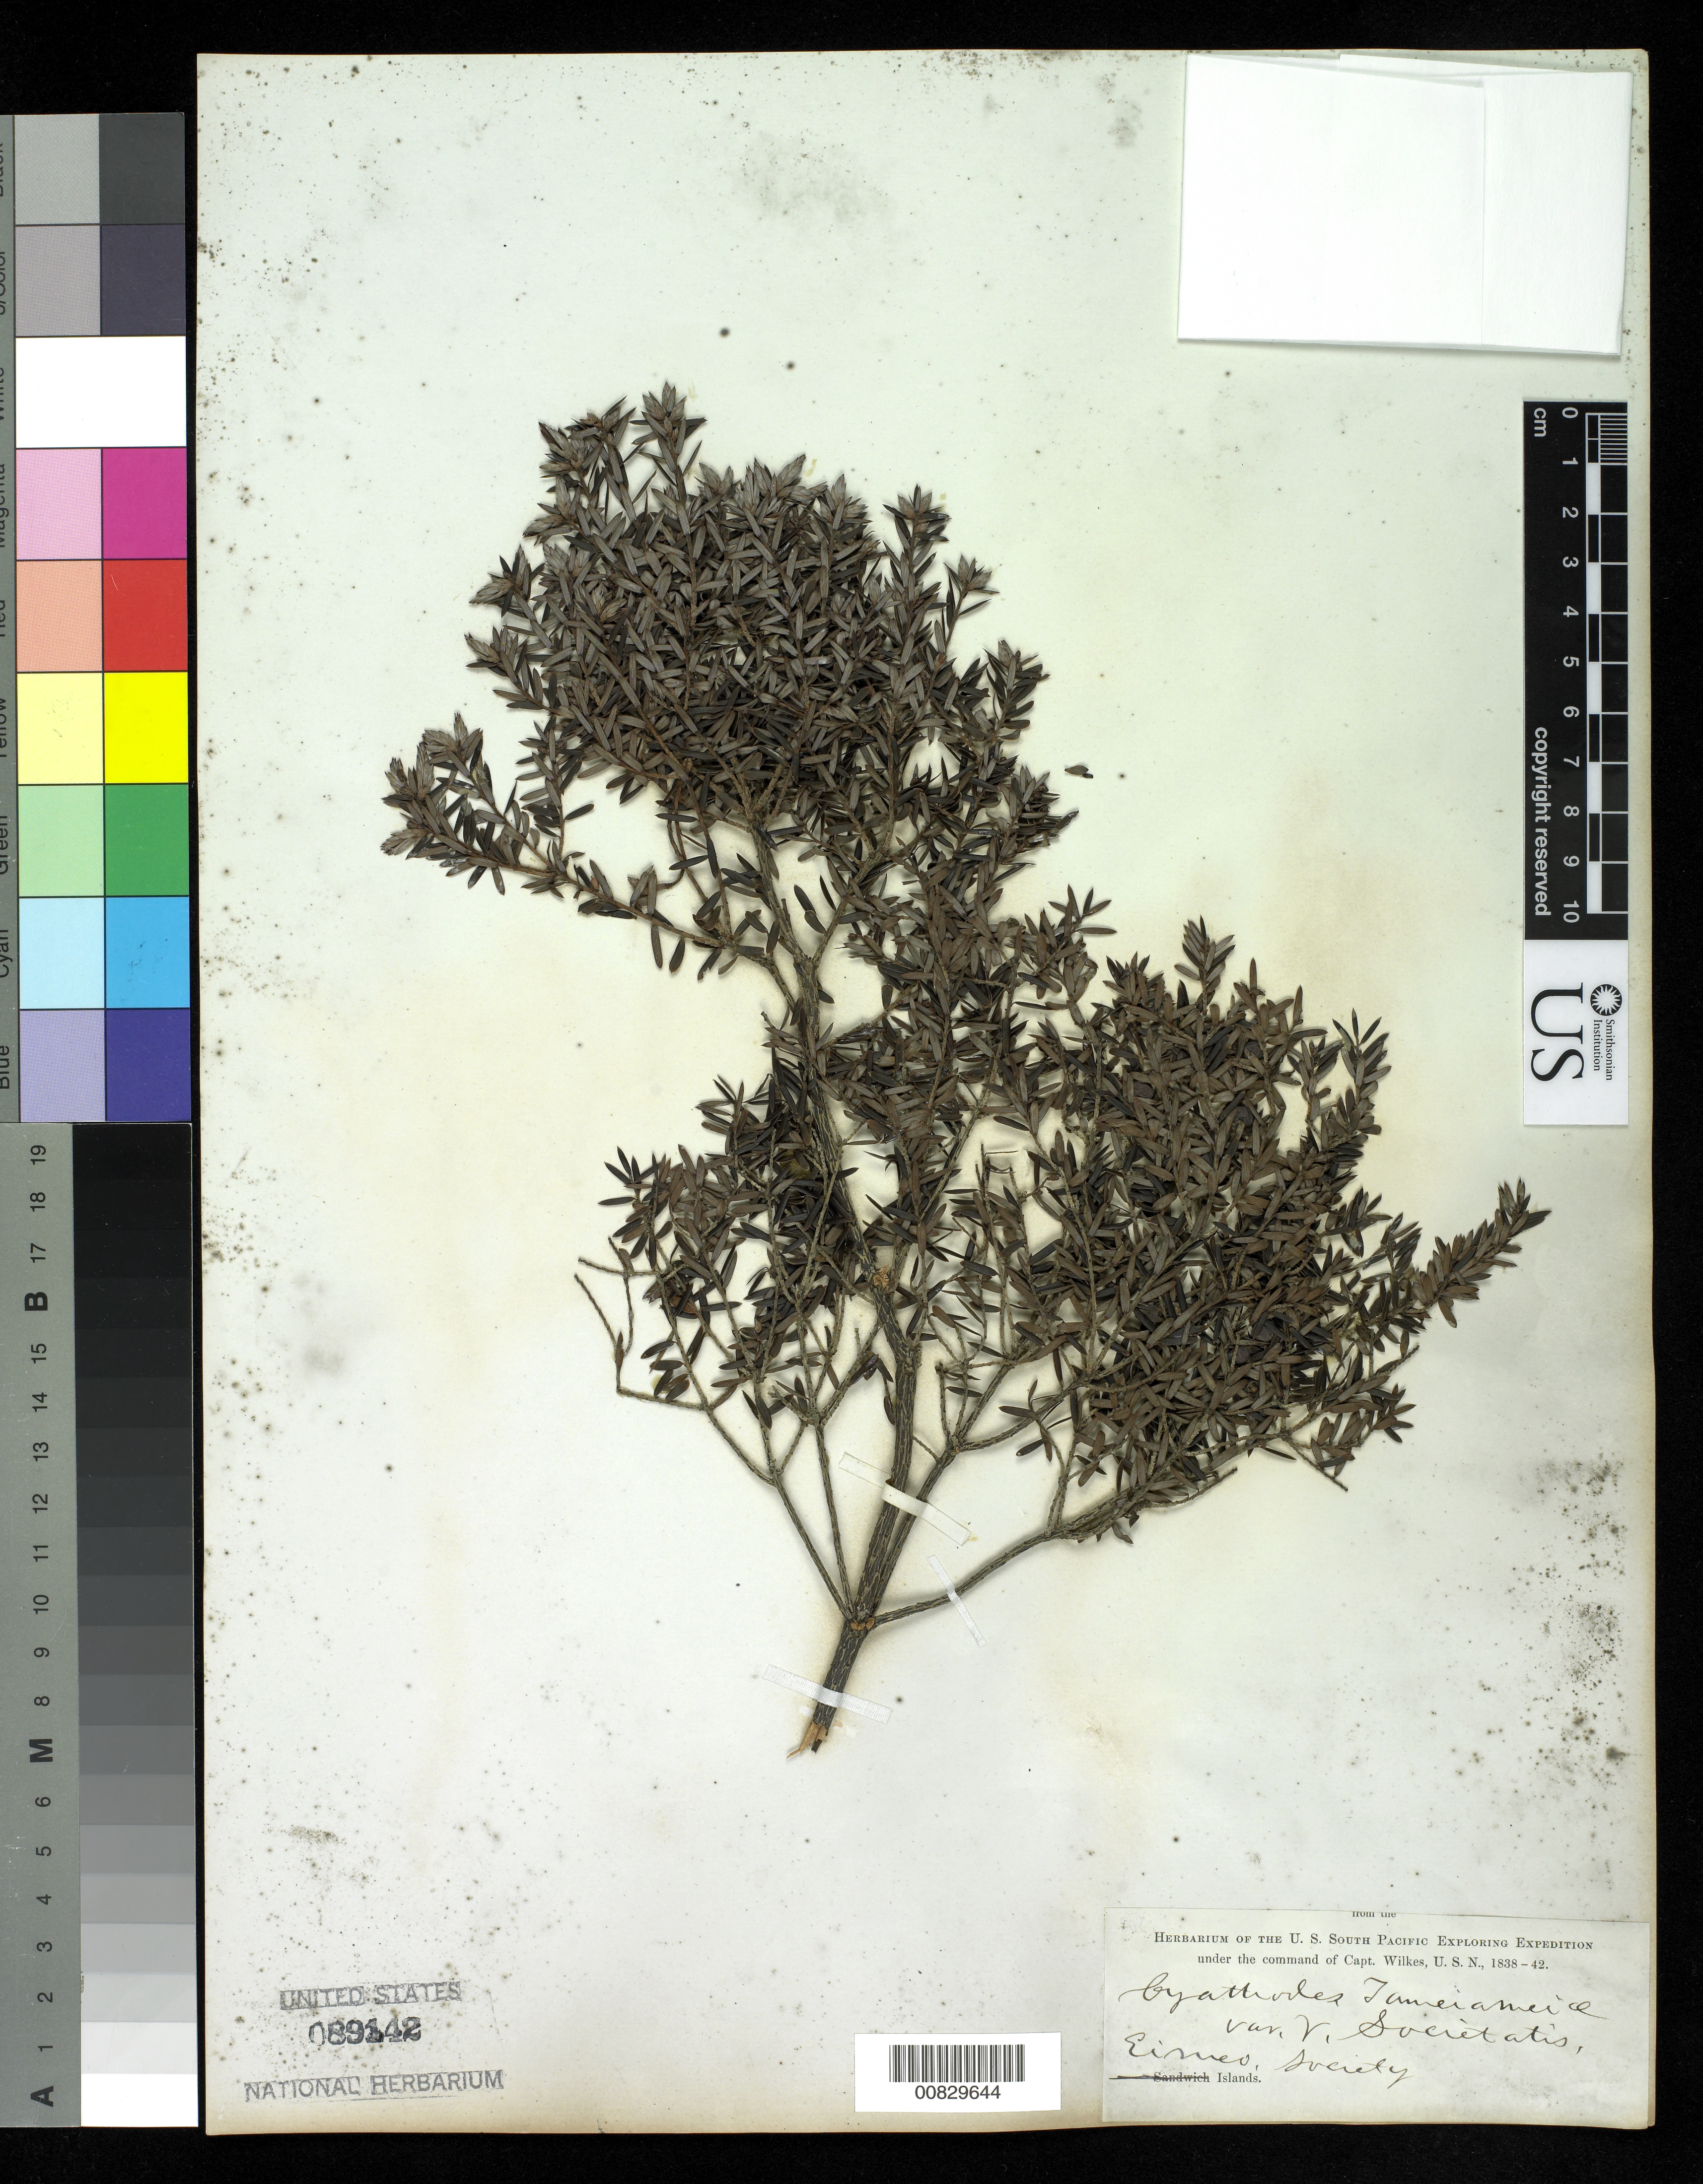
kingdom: Plantae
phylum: Tracheophyta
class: Magnoliopsida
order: Ericales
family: Ericaceae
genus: Cyathodes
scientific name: Cyathodes tameiameiae var. societatis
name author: A. Gray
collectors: Wilkes Explor. Exped.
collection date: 1838/1842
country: United States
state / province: Hawaii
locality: Sandwich Islands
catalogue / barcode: US 89142